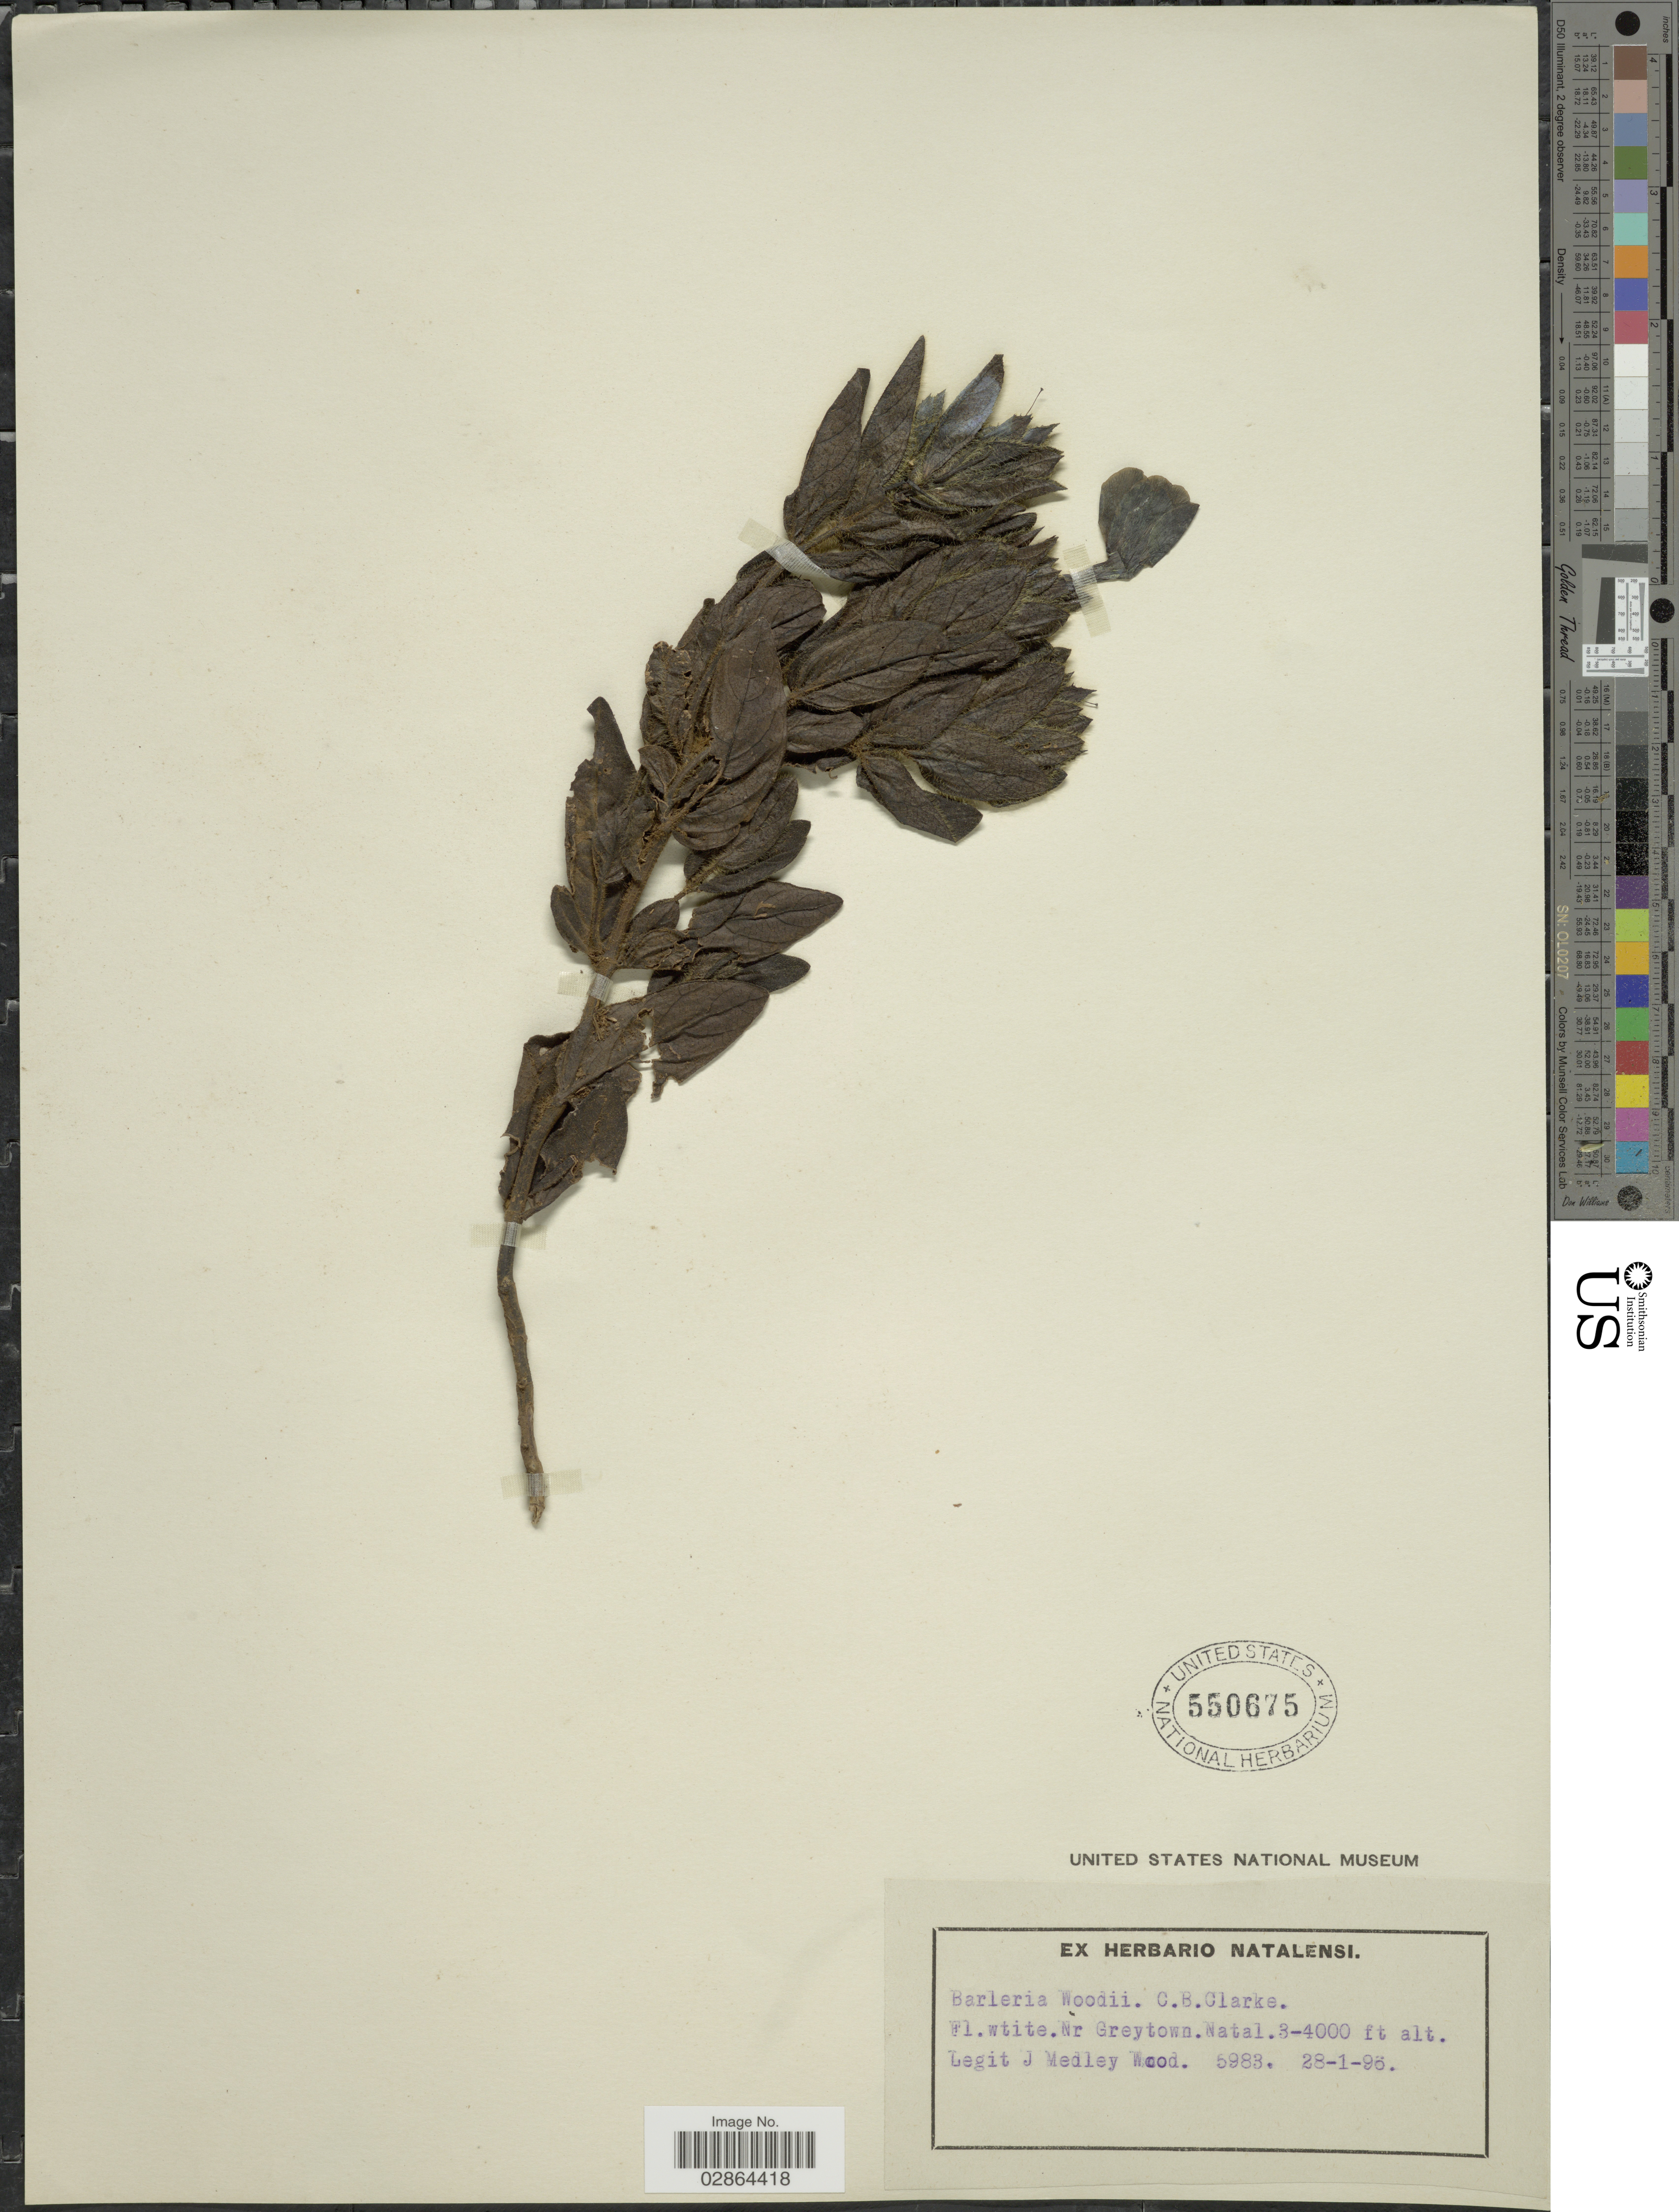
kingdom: Plantae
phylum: Tracheophyta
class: Magnoliopsida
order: Lamiales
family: Acanthaceae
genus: Barleria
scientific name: Barleria woodii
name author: C.B. Clarke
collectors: J. Medley Wood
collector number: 5983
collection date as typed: Transcribed d/m/y: 28/1/96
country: South Africa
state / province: KwaZulu-Natal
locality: Nr Greytown.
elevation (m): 914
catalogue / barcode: US 550675